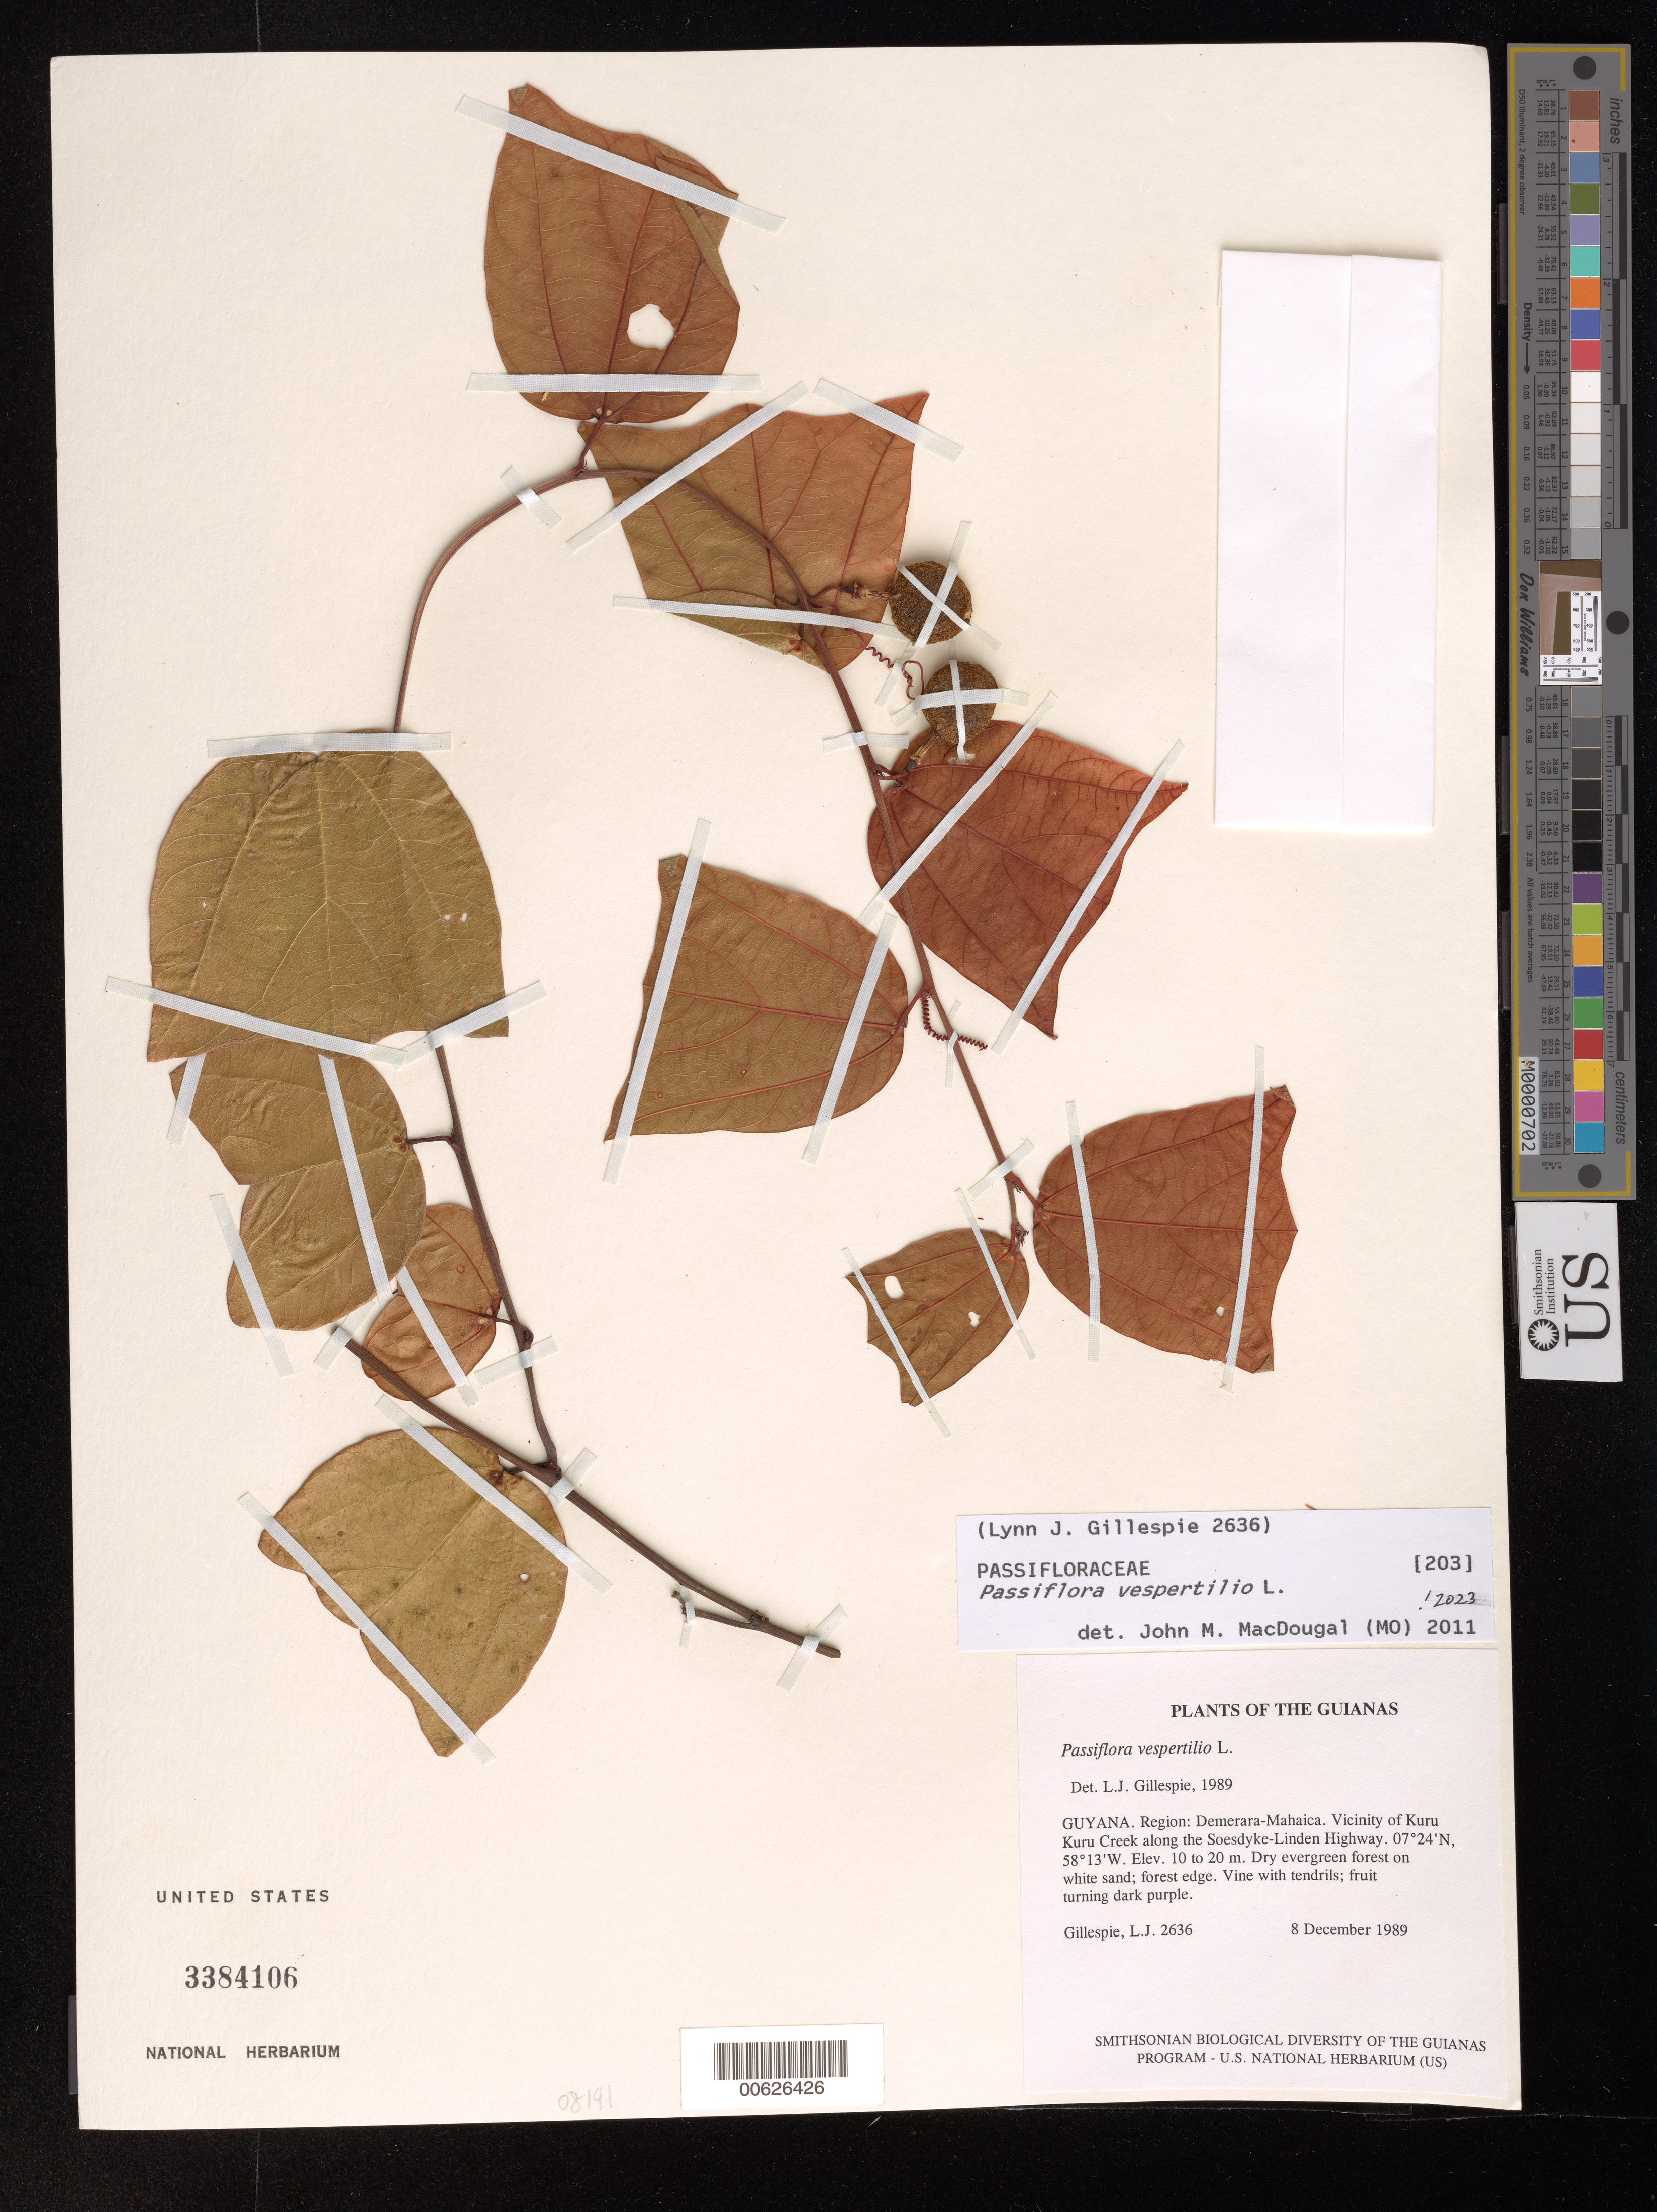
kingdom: Plantae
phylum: Tracheophyta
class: Magnoliopsida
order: Malpighiales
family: Passifloraceae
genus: Passiflora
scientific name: Passiflora vespertilio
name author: L.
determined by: Gillespie, L. J.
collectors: L. J. Gillespie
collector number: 2636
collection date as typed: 8 December 1989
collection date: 1989-12-08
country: Guyana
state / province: Demerara-Mahaica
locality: Vicinity of Kuru Kuru Creek along the Soesdyke-Linden Highway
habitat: Dry evergreen forest on white sand; forest edge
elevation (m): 10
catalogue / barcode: US 3384106